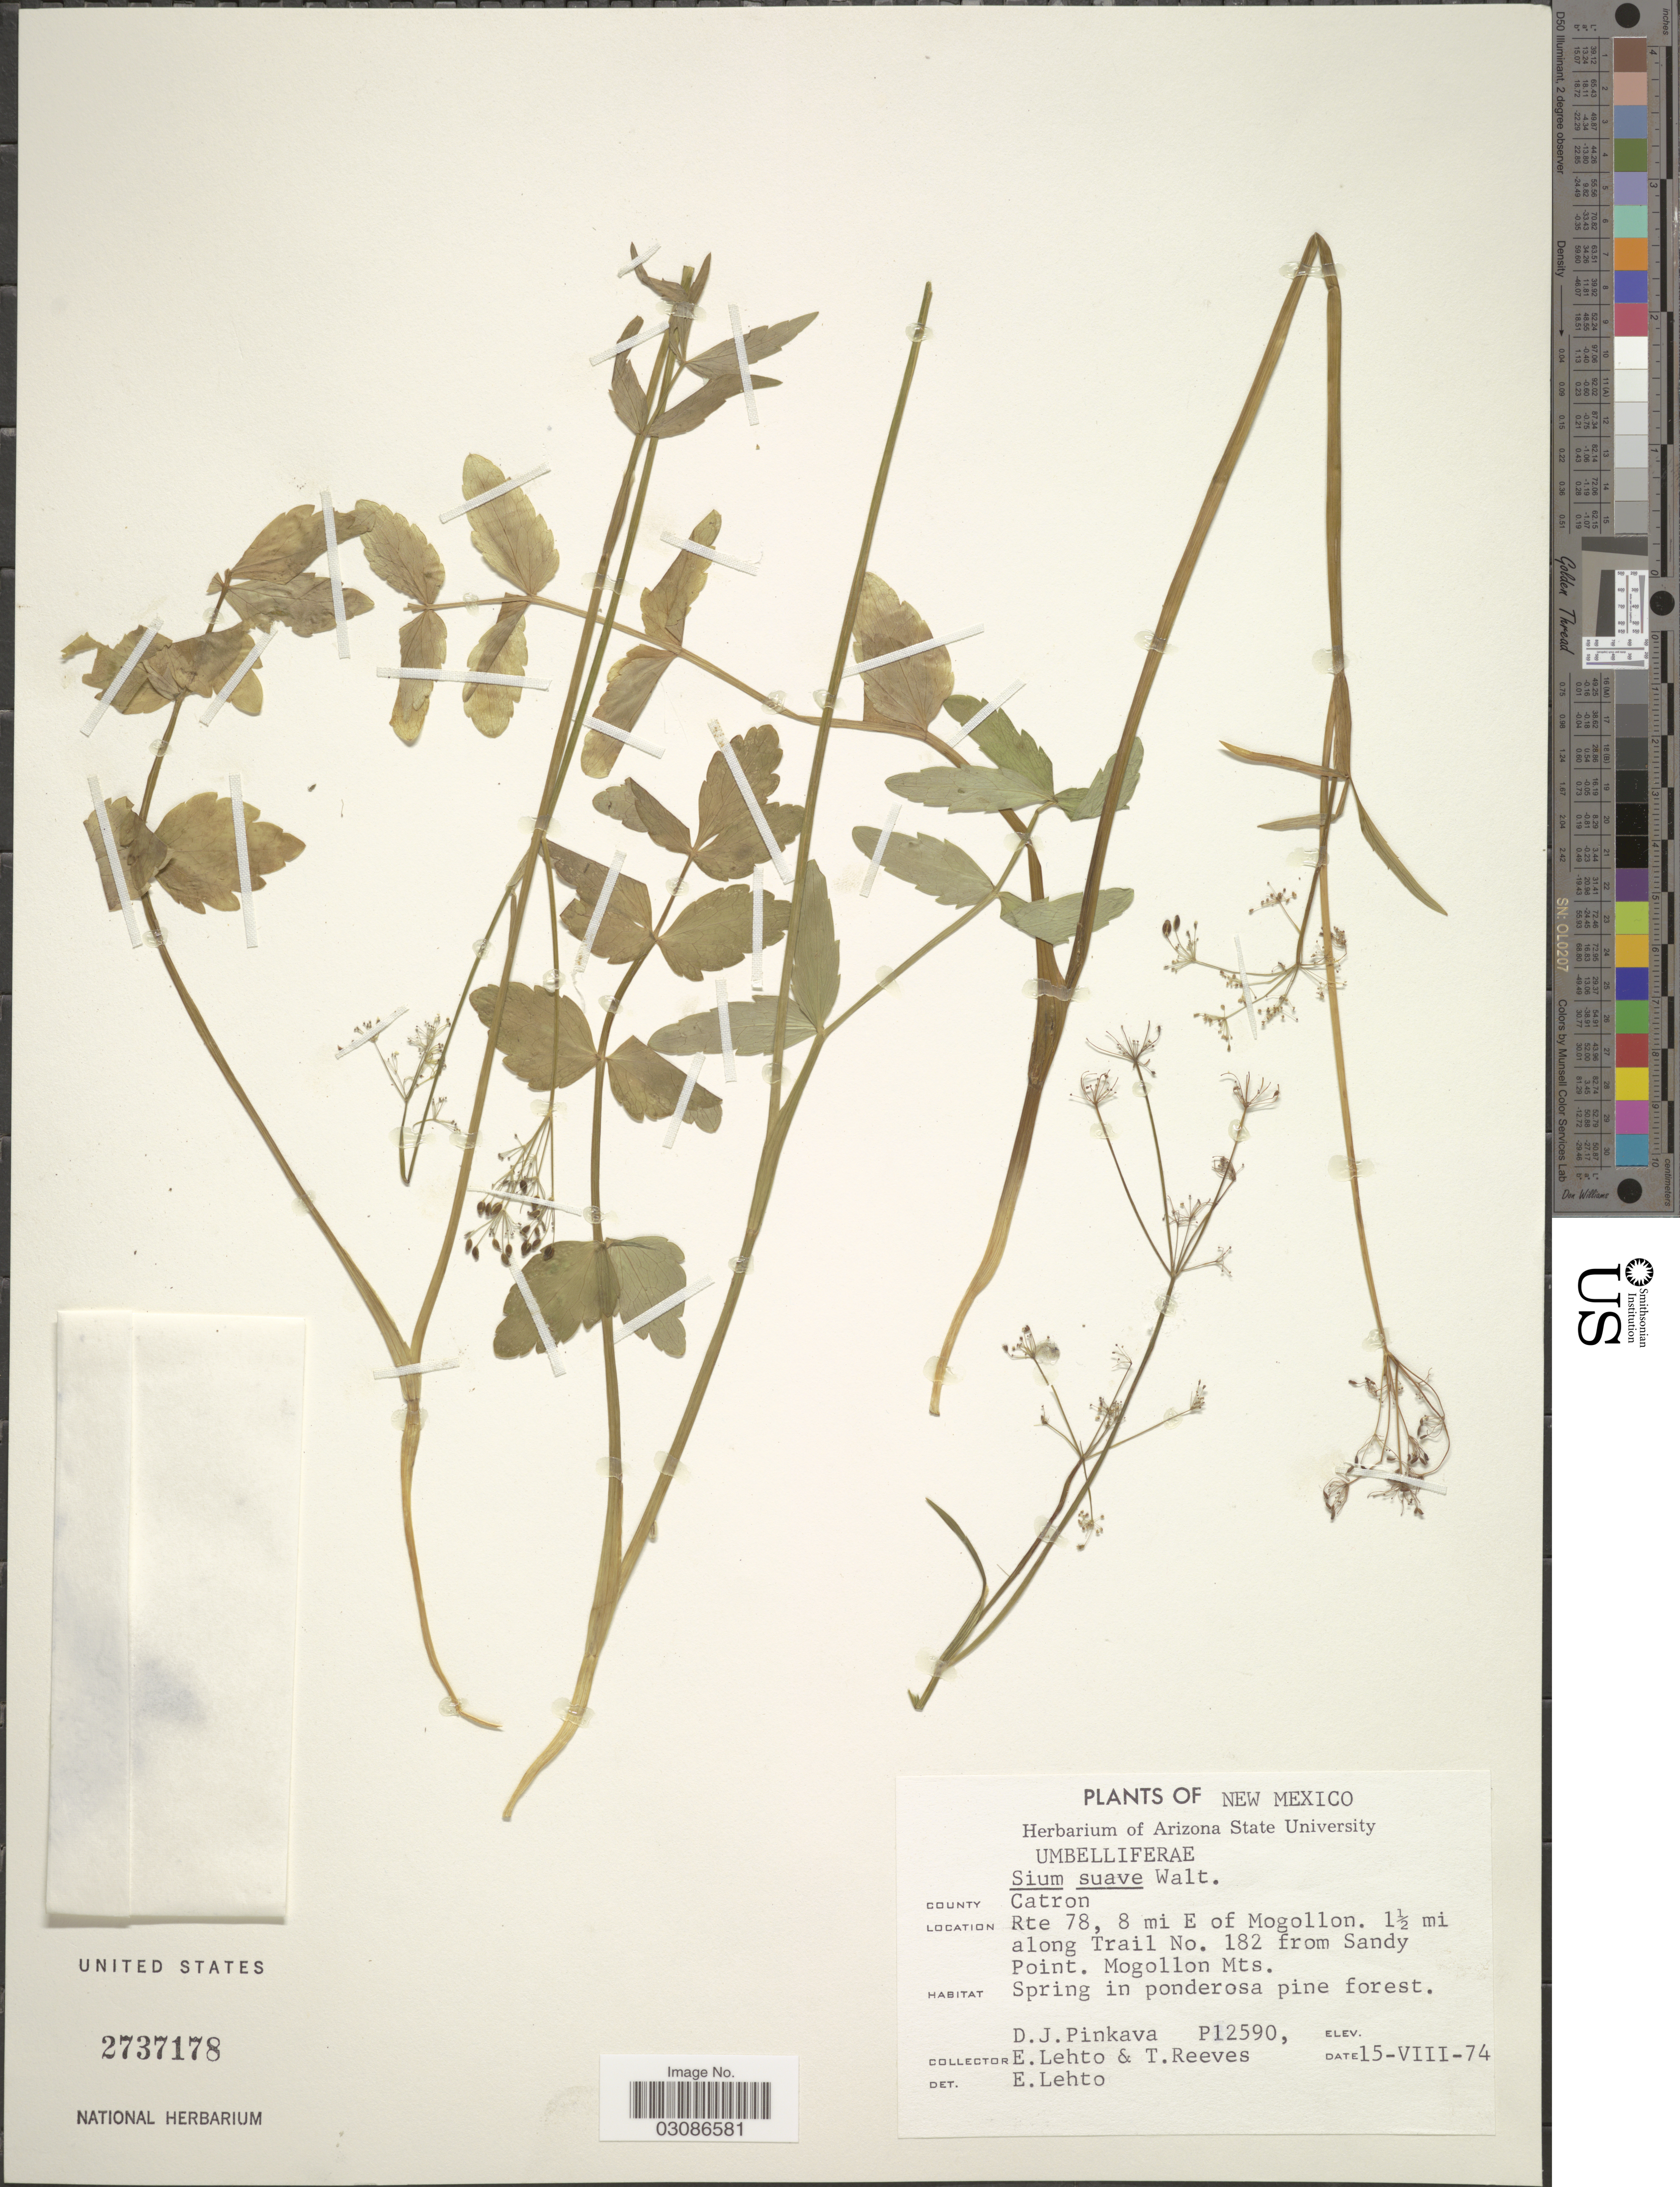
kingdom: Plantae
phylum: Tracheophyta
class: Magnoliopsida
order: Apiales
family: Apiaceae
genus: Sium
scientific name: Sium suave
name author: Walter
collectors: D. J. Pinkava, E. Lehto & T. Reeves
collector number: P12590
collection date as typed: Transcribed d/m/y: 15/8/74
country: United States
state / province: New Mexico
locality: County Catron, Rte 78, 8 mi E of Mogollon, 1½ mi along Trail No. 182 from Sandy Point, Mogollon Mts.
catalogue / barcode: US 2737178